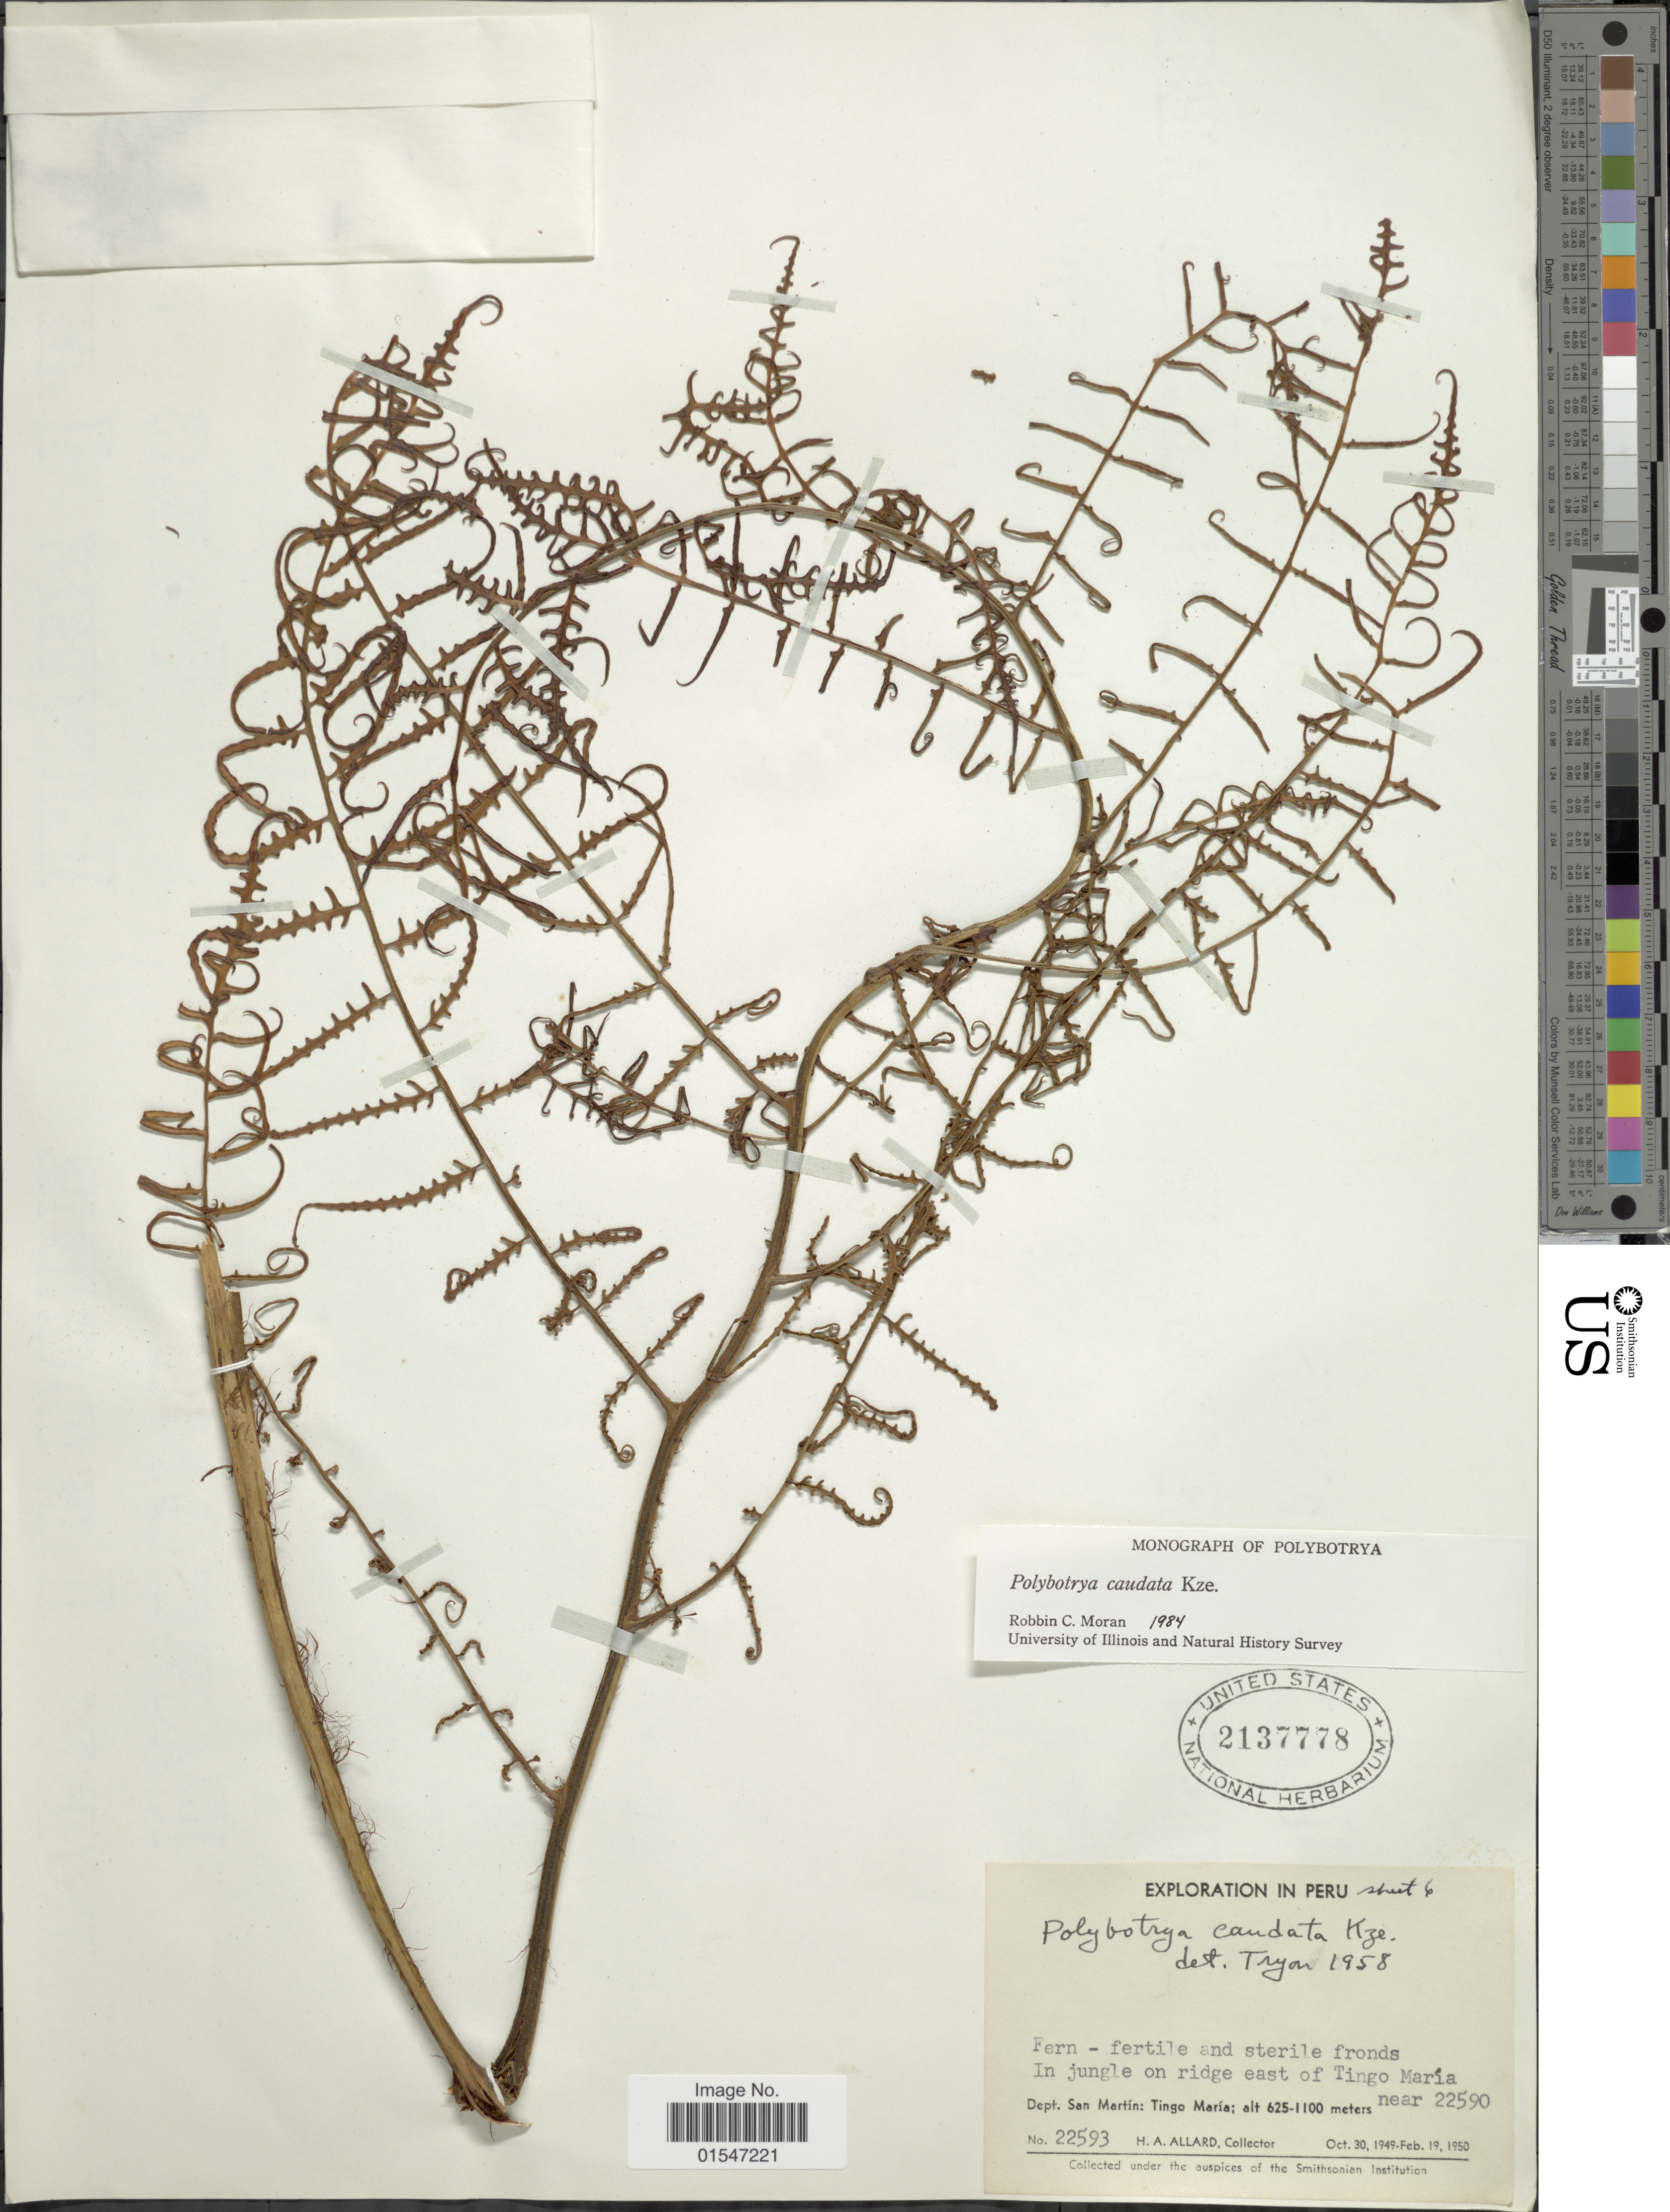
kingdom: Plantae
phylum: Tracheophyta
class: Polypodiopsida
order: Polypodiales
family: Dryopteridaceae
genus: Polybotrya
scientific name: Polybotrya caudata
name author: Kunze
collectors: H. A. Allard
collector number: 22593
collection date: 1949-10-30/1950-02-19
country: Peru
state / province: San Martín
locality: In jungle on ridge east of Tingo María, Tingo Maria.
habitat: in jungle on ridge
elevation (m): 625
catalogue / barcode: US 2137778